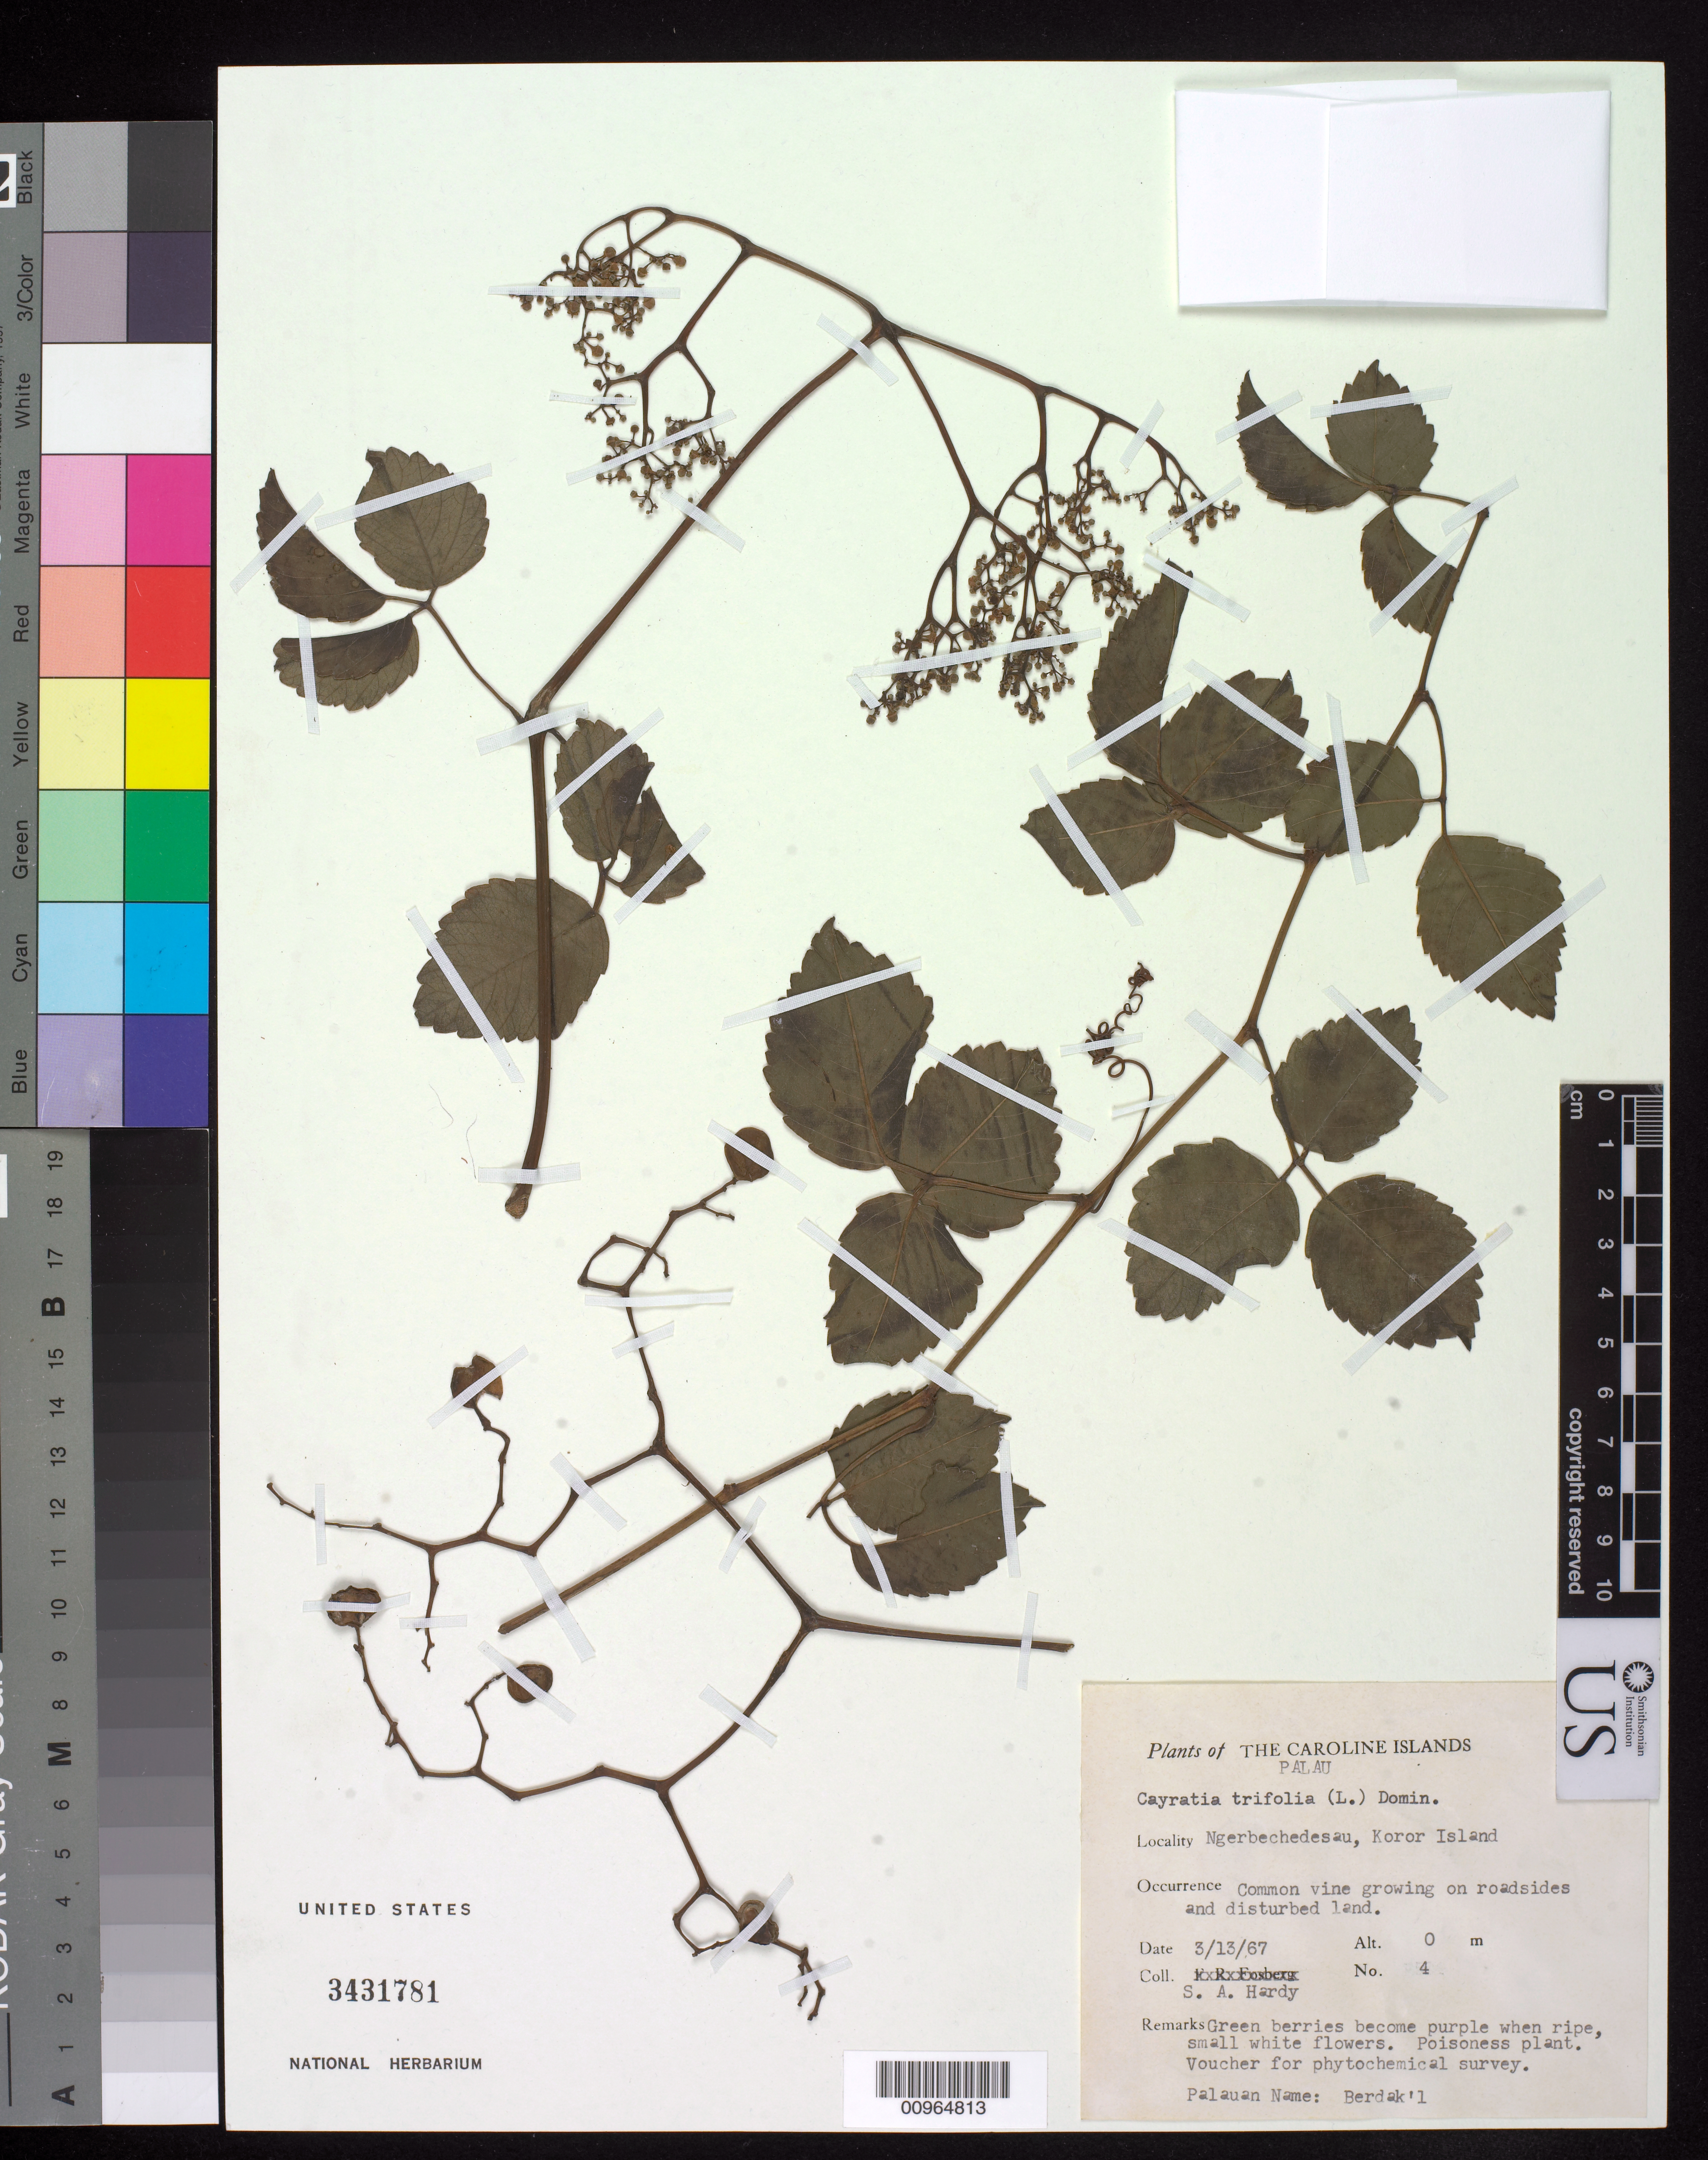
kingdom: Plantae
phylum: Tracheophyta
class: Magnoliopsida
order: Vitales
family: Vitaceae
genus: Causonis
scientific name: Causonis trifolia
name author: (L.) Mabb. & J. Wen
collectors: S. A. Hardy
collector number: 4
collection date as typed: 13 Mar 1967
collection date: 1967-03-13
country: Palau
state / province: Koror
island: Oreor (Koror)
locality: Ngerbechedesau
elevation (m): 0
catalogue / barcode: US 3431781